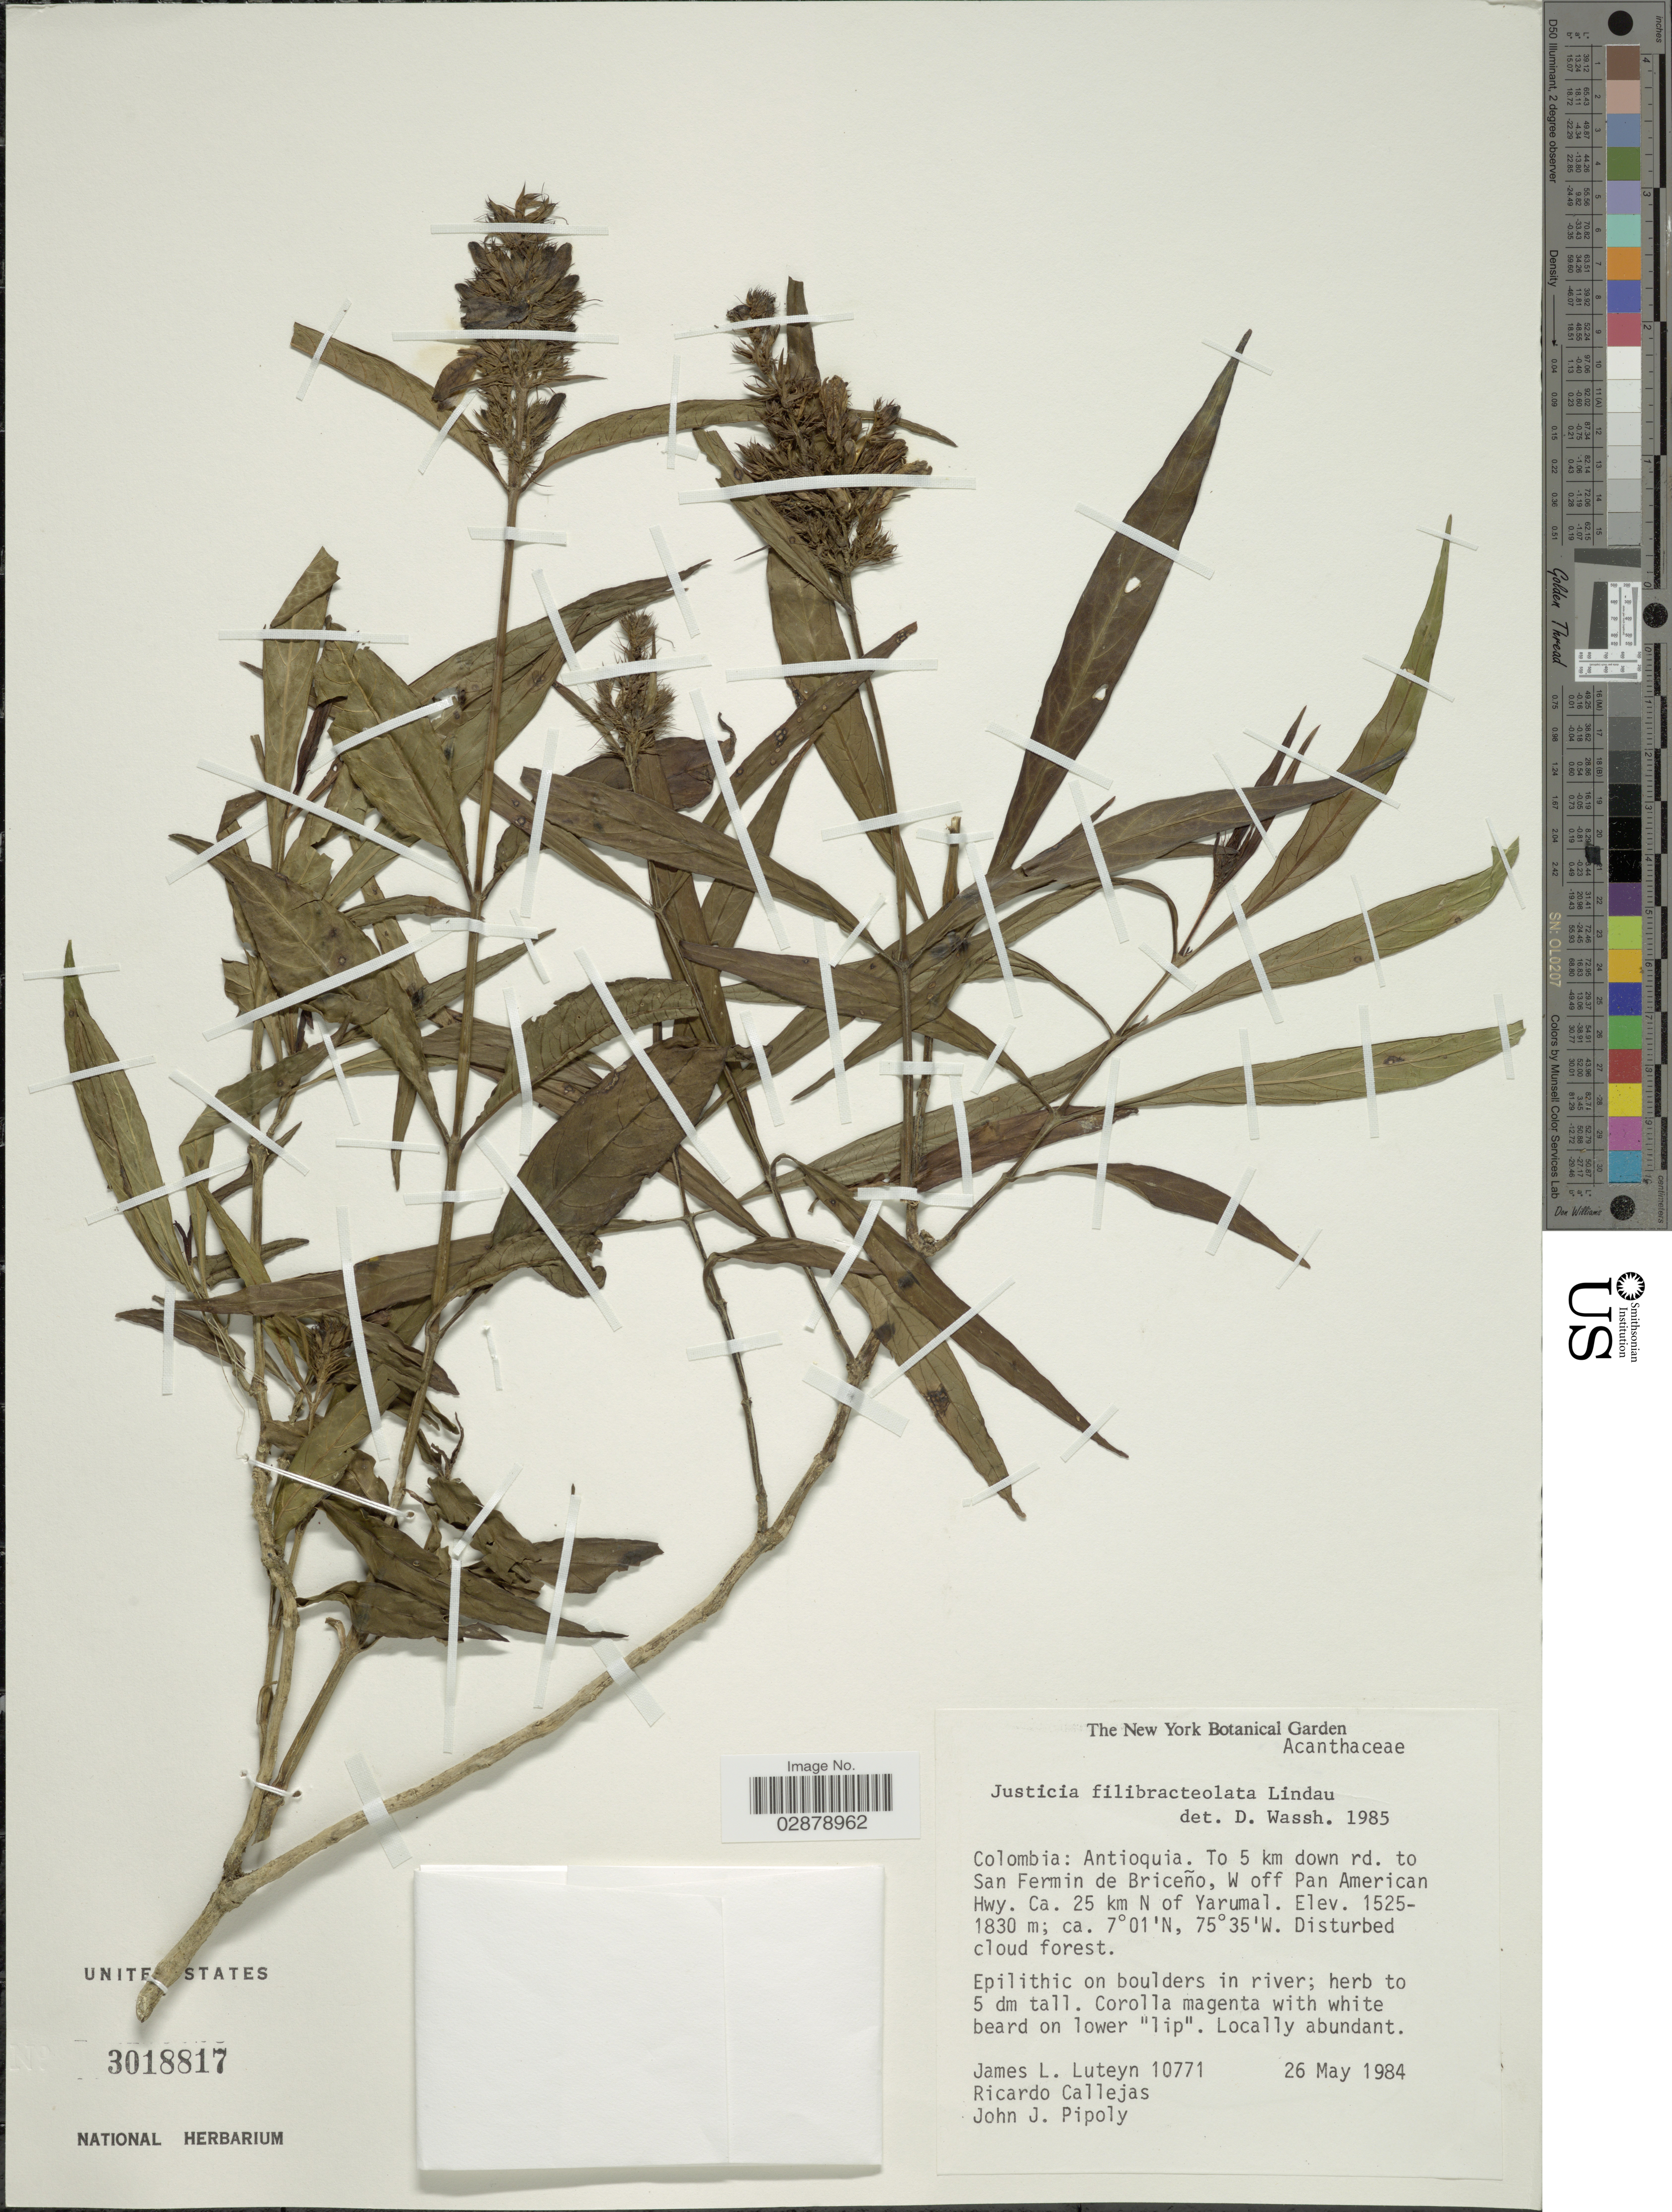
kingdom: Plantae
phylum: Tracheophyta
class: Magnoliopsida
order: Lamiales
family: Acanthaceae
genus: Justicia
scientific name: Justicia filibracteolata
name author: Lindau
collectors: J. L. Luteyn, R. Callejas & J. J. Pipoly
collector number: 10771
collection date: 1984-05-26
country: Colombia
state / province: Antioquia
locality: To 5 km down rd. to San Fermin de Briceño, W off Pan American Hwy. Ca. 25 km N of Yarumal.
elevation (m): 1525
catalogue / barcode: US 3018817